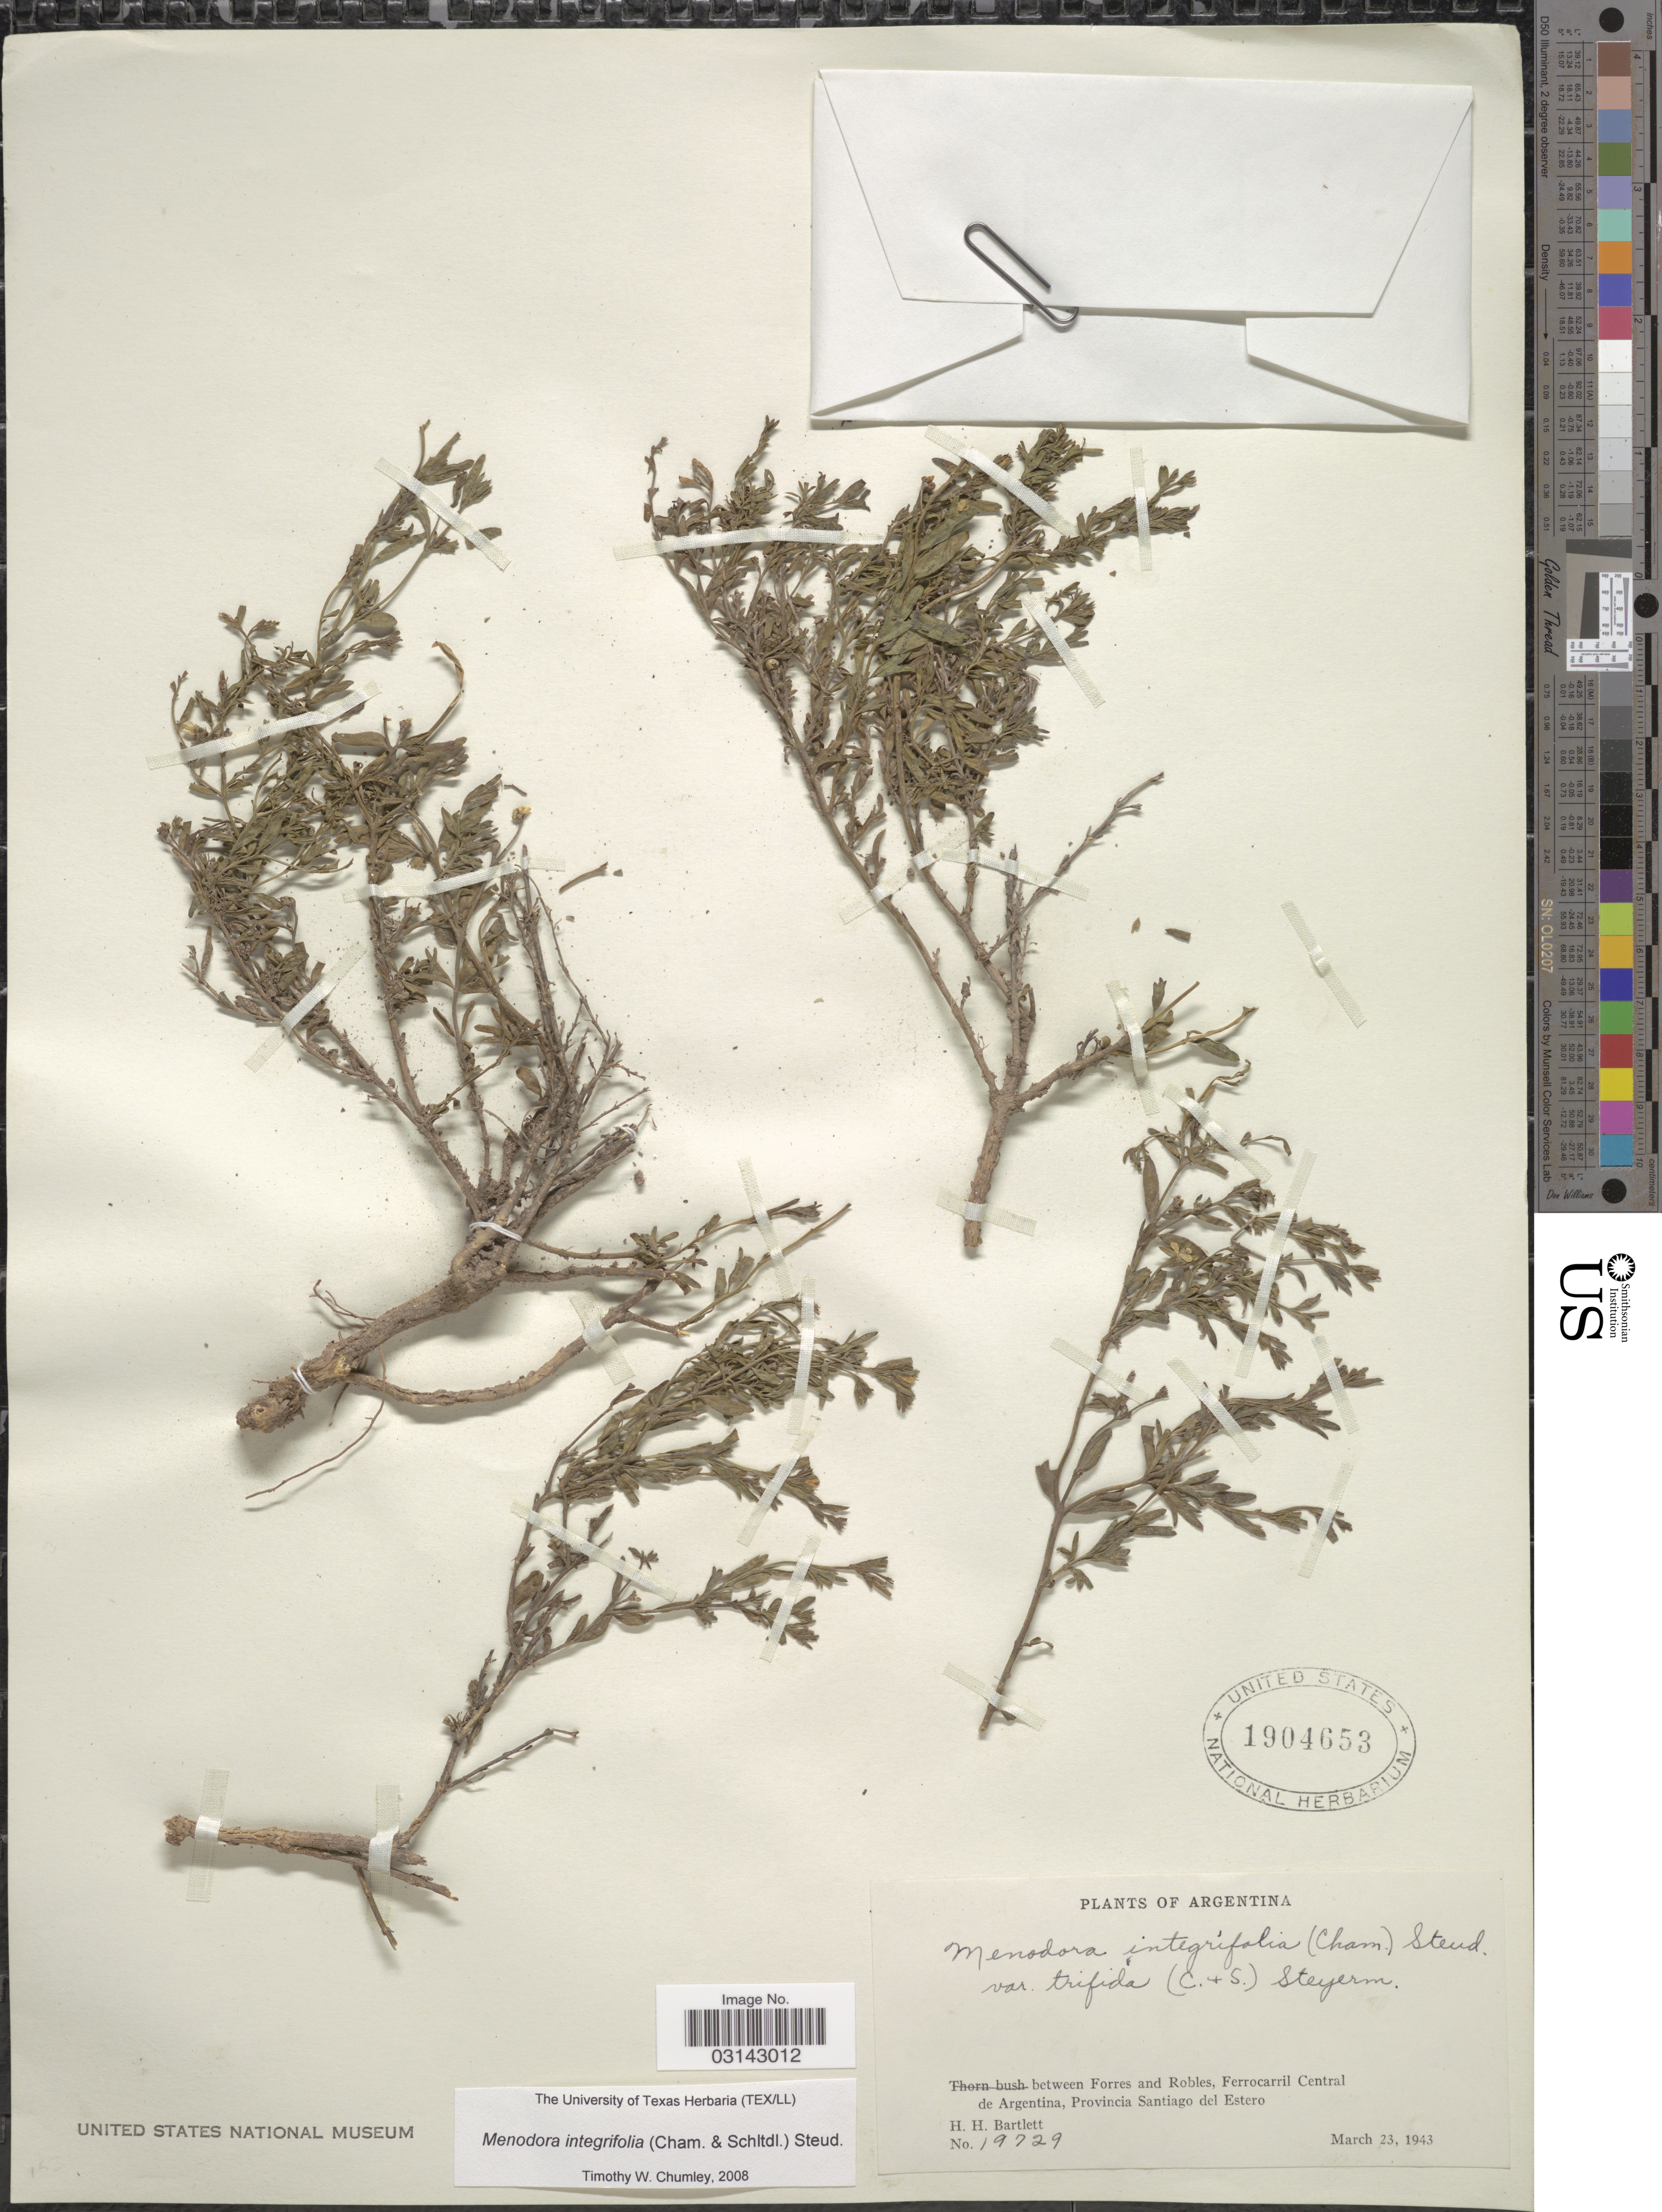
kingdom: Plantae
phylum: Tracheophyta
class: Magnoliopsida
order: Lamiales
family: Oleaceae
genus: Menodora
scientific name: Menodora integrifolia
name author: (Cham. & Schltdl.) Steud.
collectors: H. H. Bartlett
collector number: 19729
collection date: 1943-03-23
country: Argentina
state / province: Santiago del Estero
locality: Between Forres and Robles, Ferrocarril Central de Argentina, Provincia Santiago del Estero.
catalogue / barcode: US 1904653